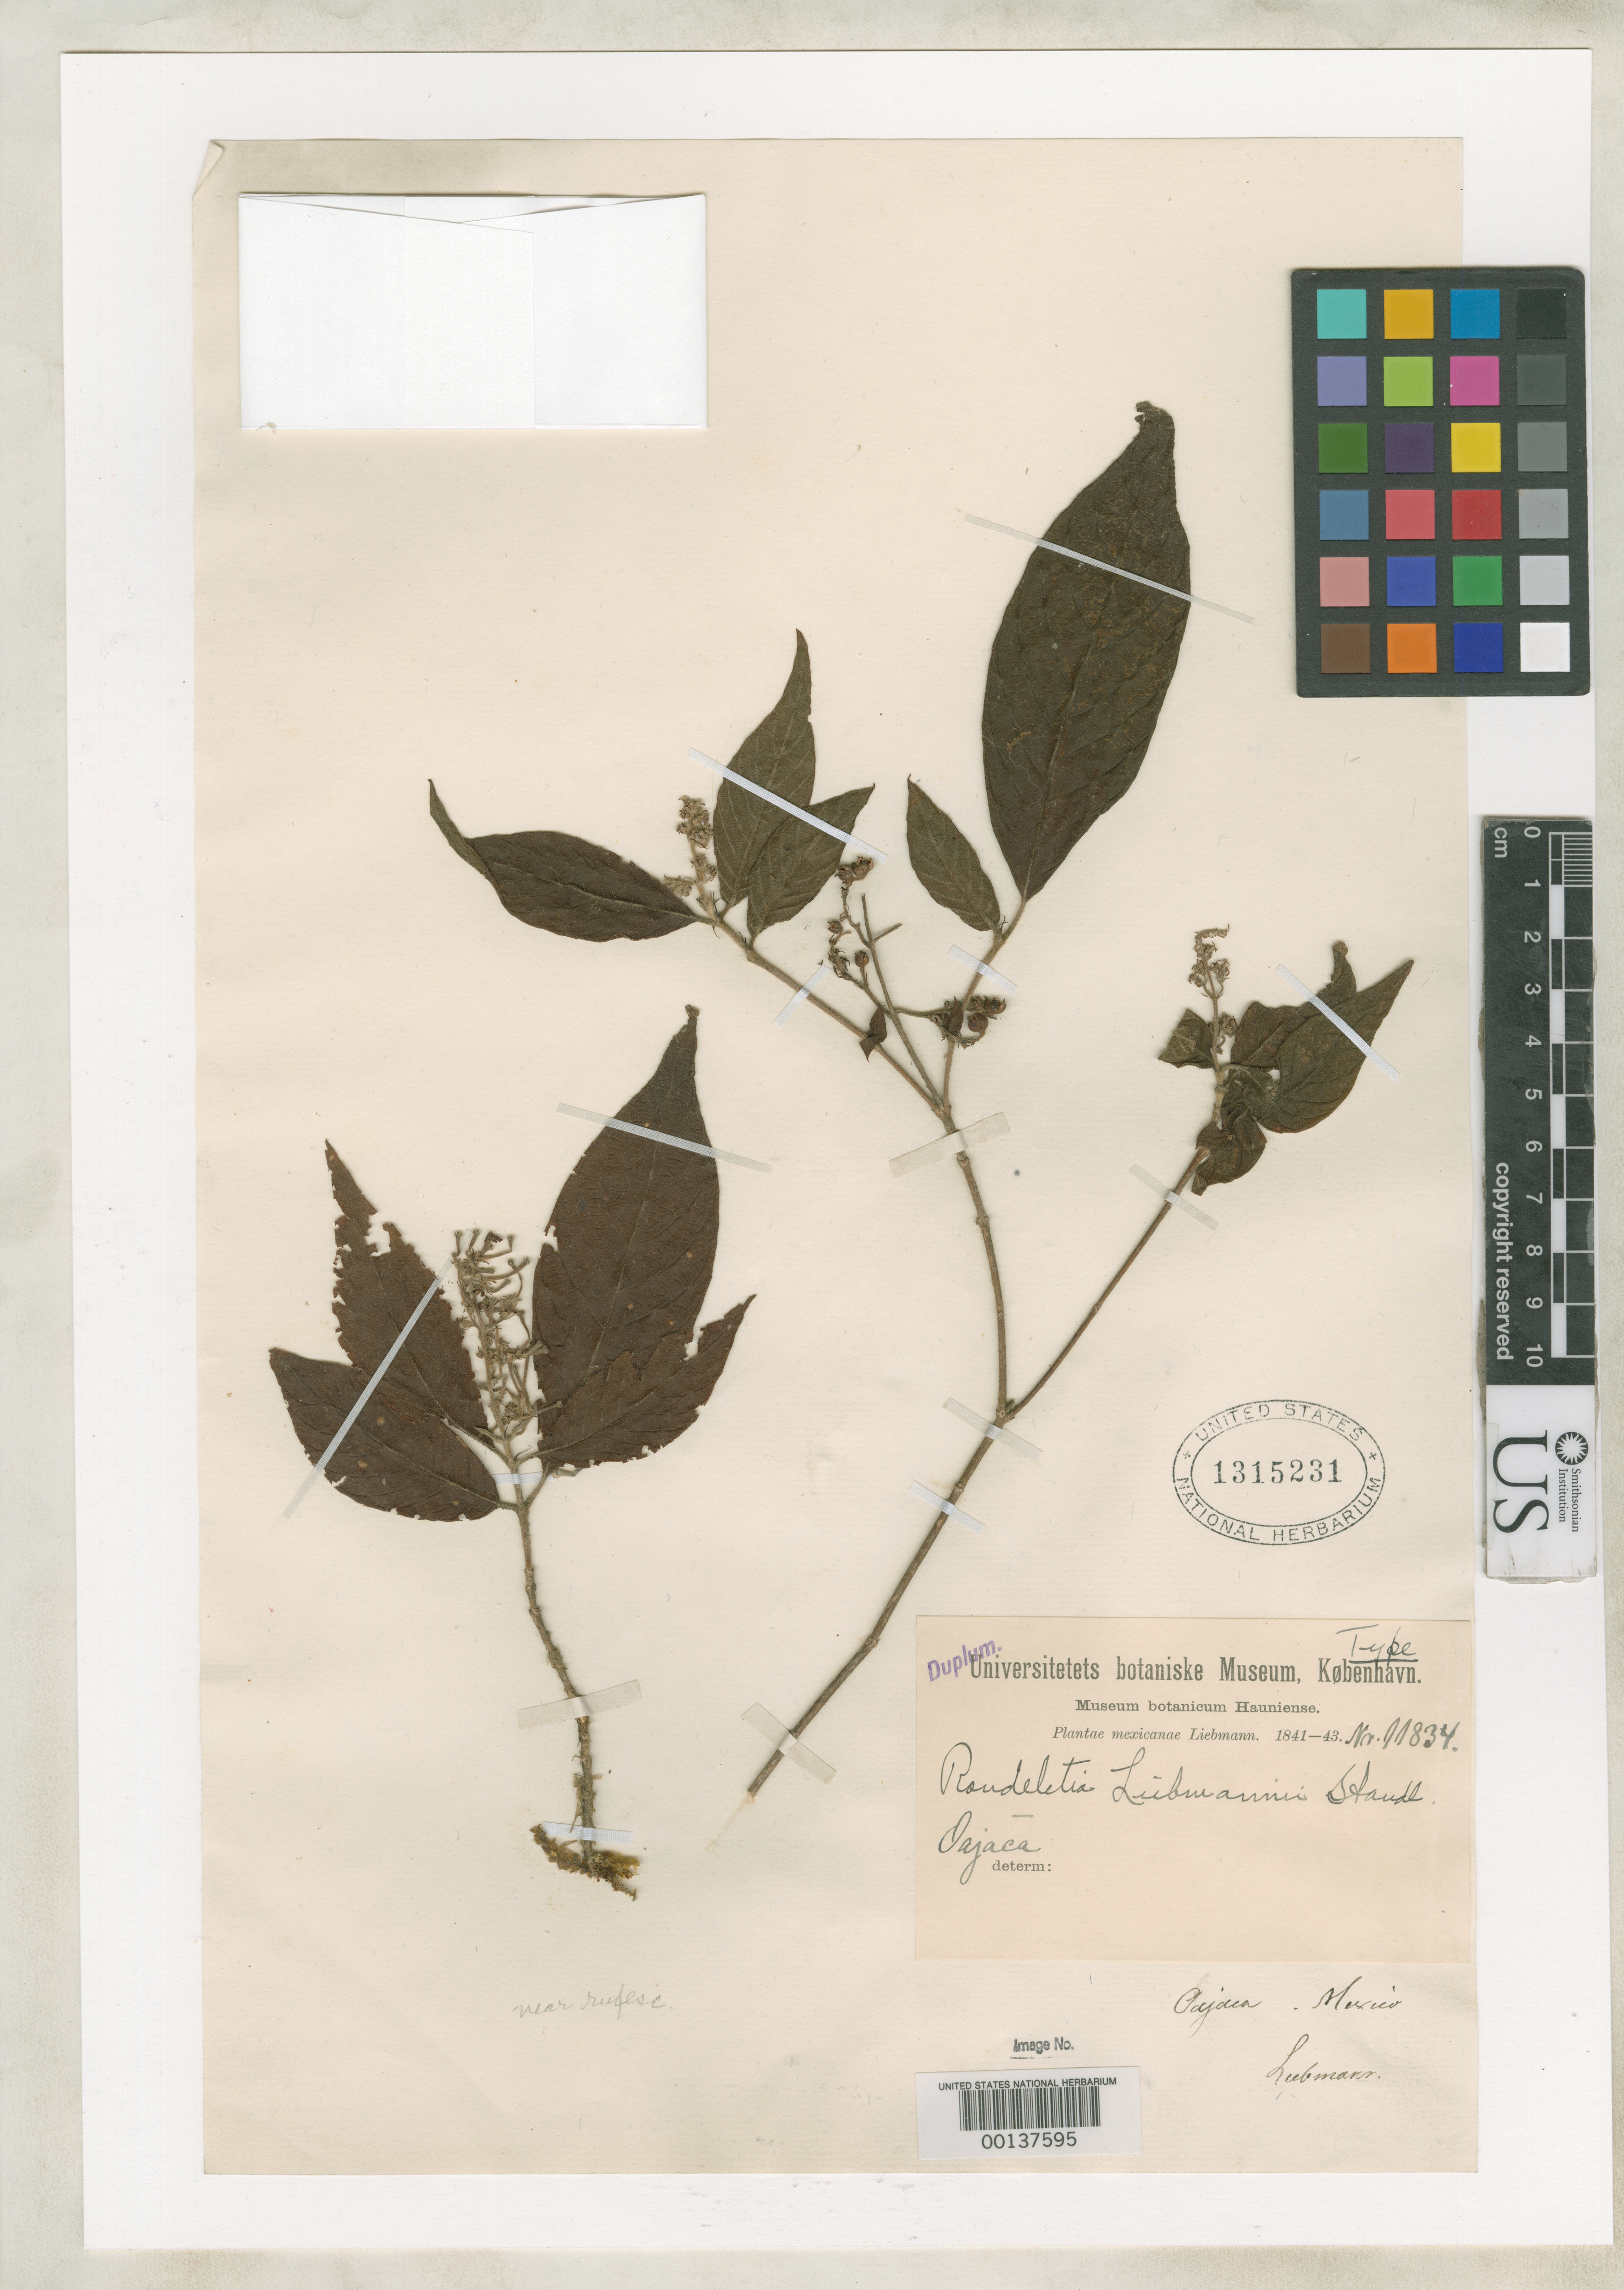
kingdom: Plantae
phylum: Tracheophyta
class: Magnoliopsida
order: Gentianales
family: Rubiaceae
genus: Rondeletia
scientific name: Rondeletia liebmannii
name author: Standl.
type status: Holotype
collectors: F. M. Liebmann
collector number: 11834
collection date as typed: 1841 to -- --- 1843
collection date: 1841/1843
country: Mexico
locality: Mirador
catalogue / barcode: US 1315231